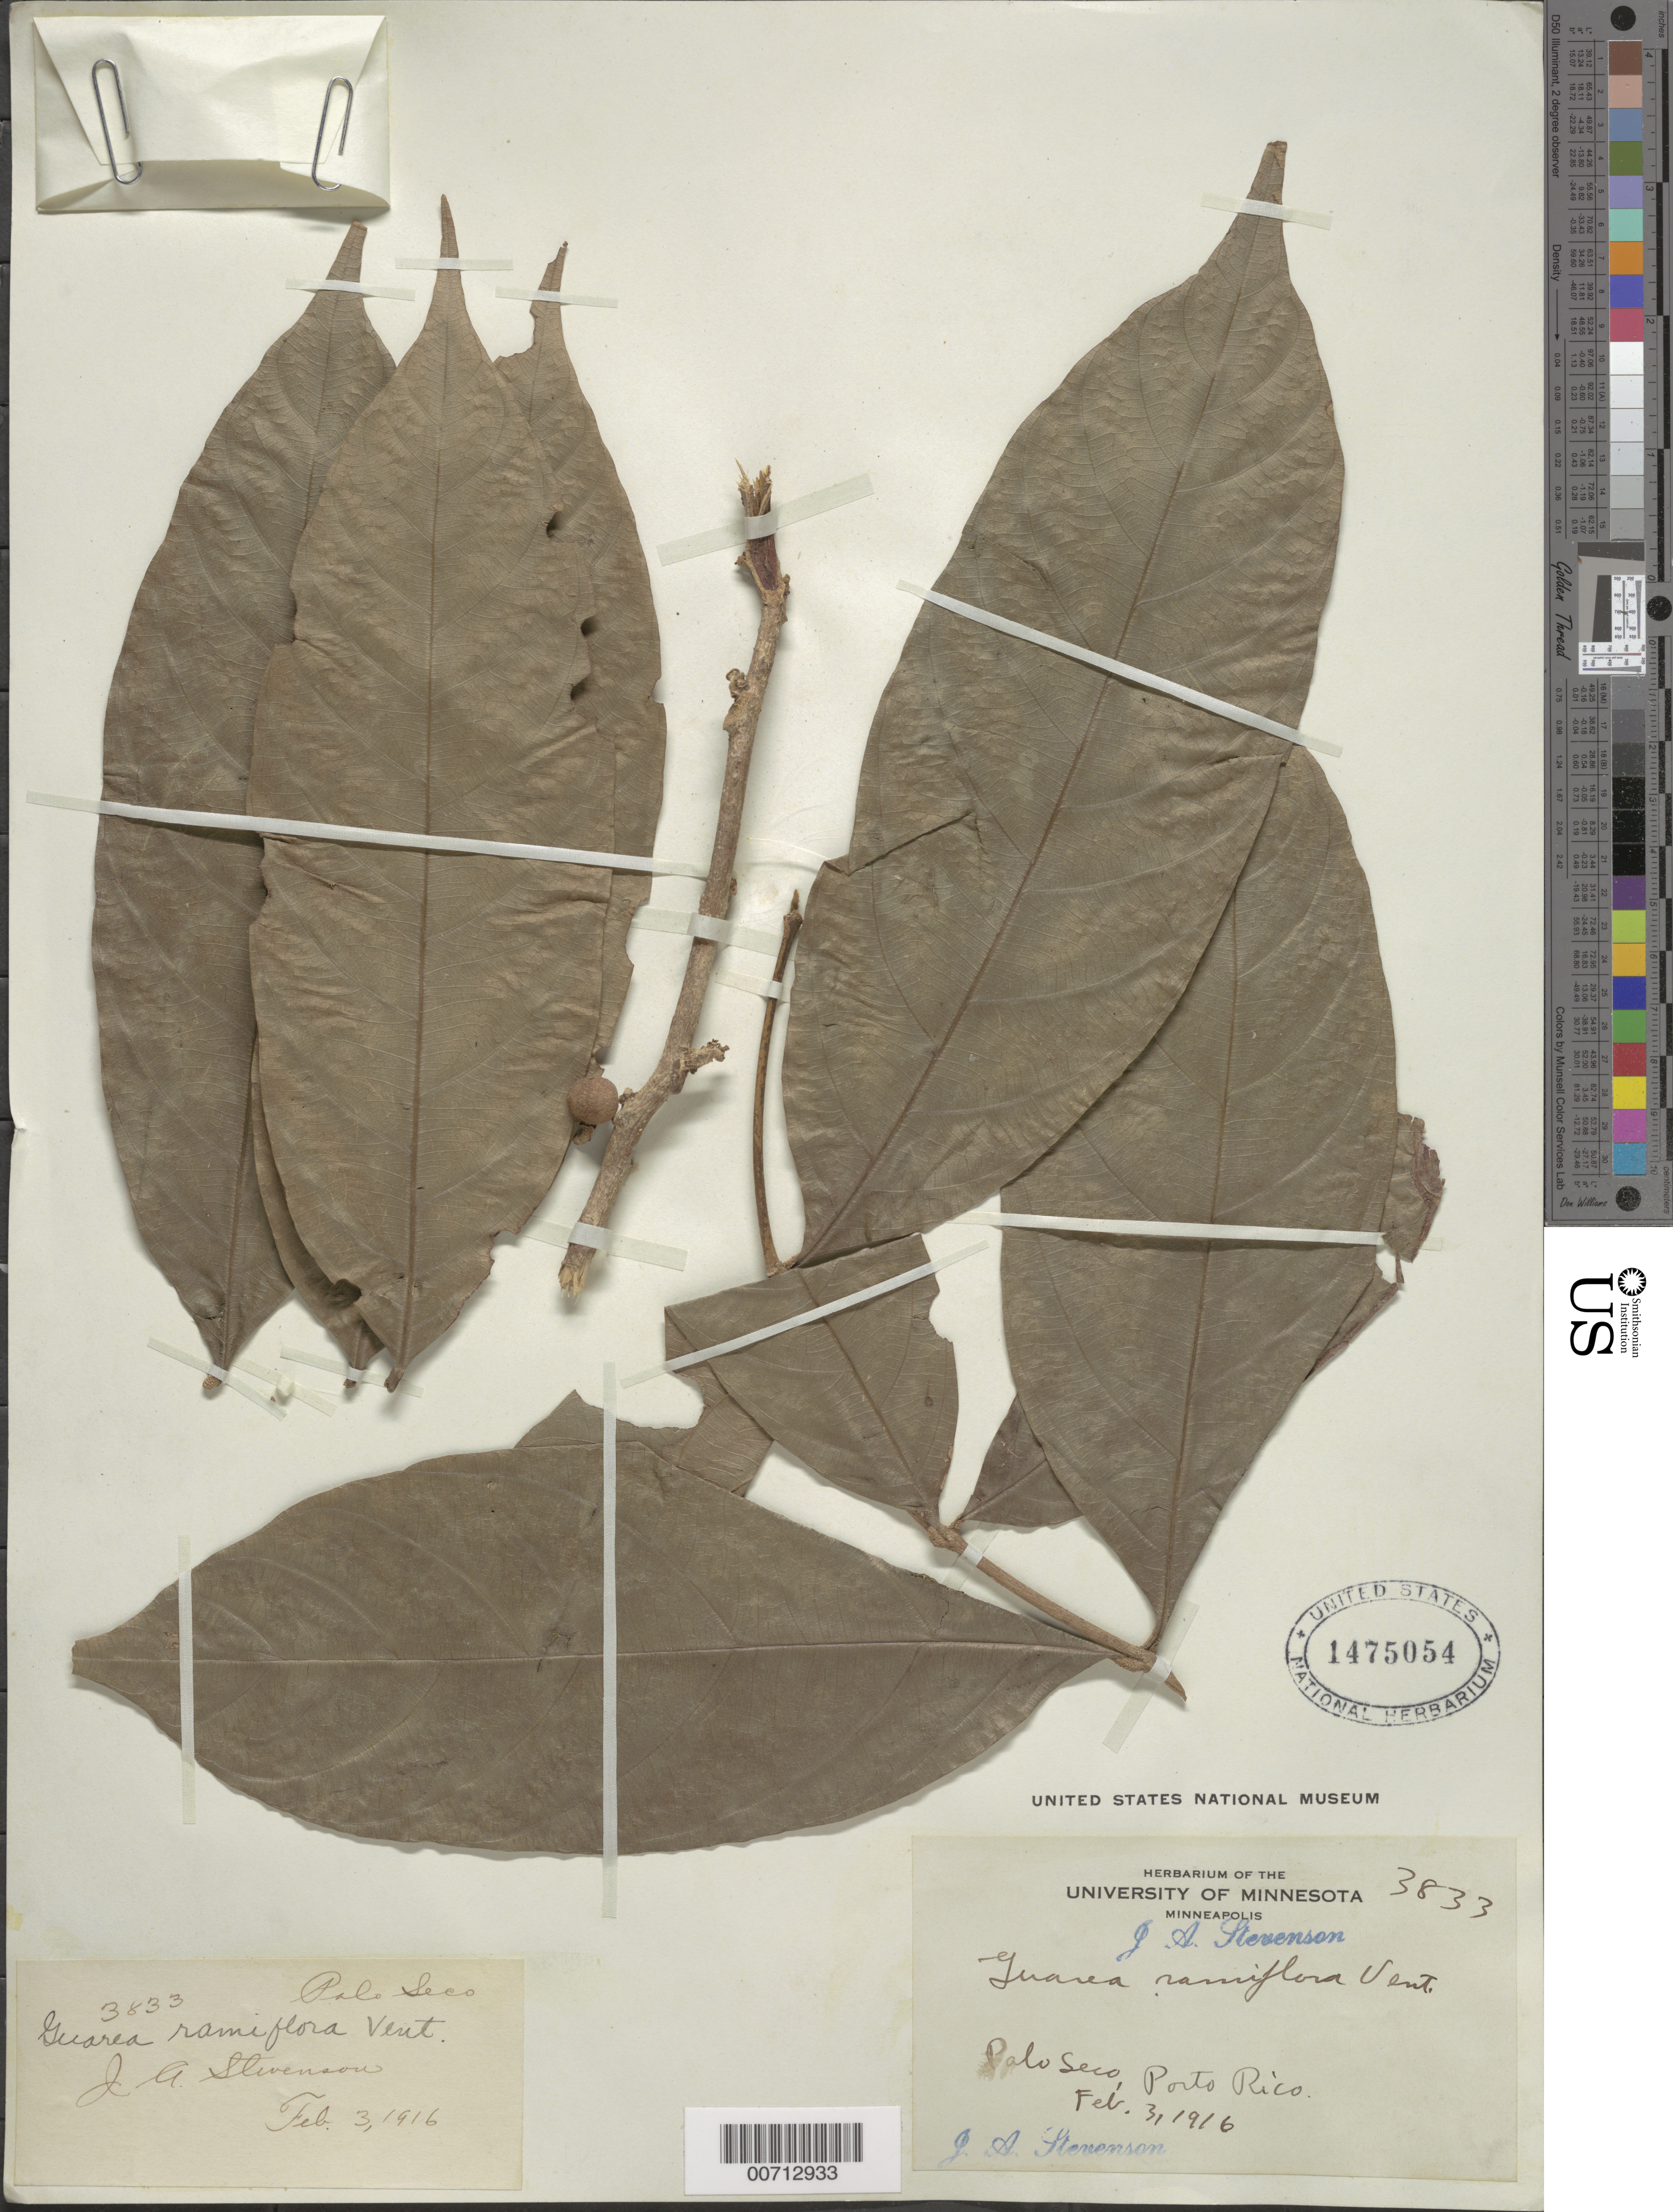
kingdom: Plantae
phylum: Tracheophyta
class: Magnoliopsida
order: Sapindales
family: Meliaceae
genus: Guarea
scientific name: Guarea ramiflora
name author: Vent.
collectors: J. Stevenson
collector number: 3833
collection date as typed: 03 Feb 1916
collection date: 1916-02-03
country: Puerto Rico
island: Greater Antilles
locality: Palo Seco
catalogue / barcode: US 1475054